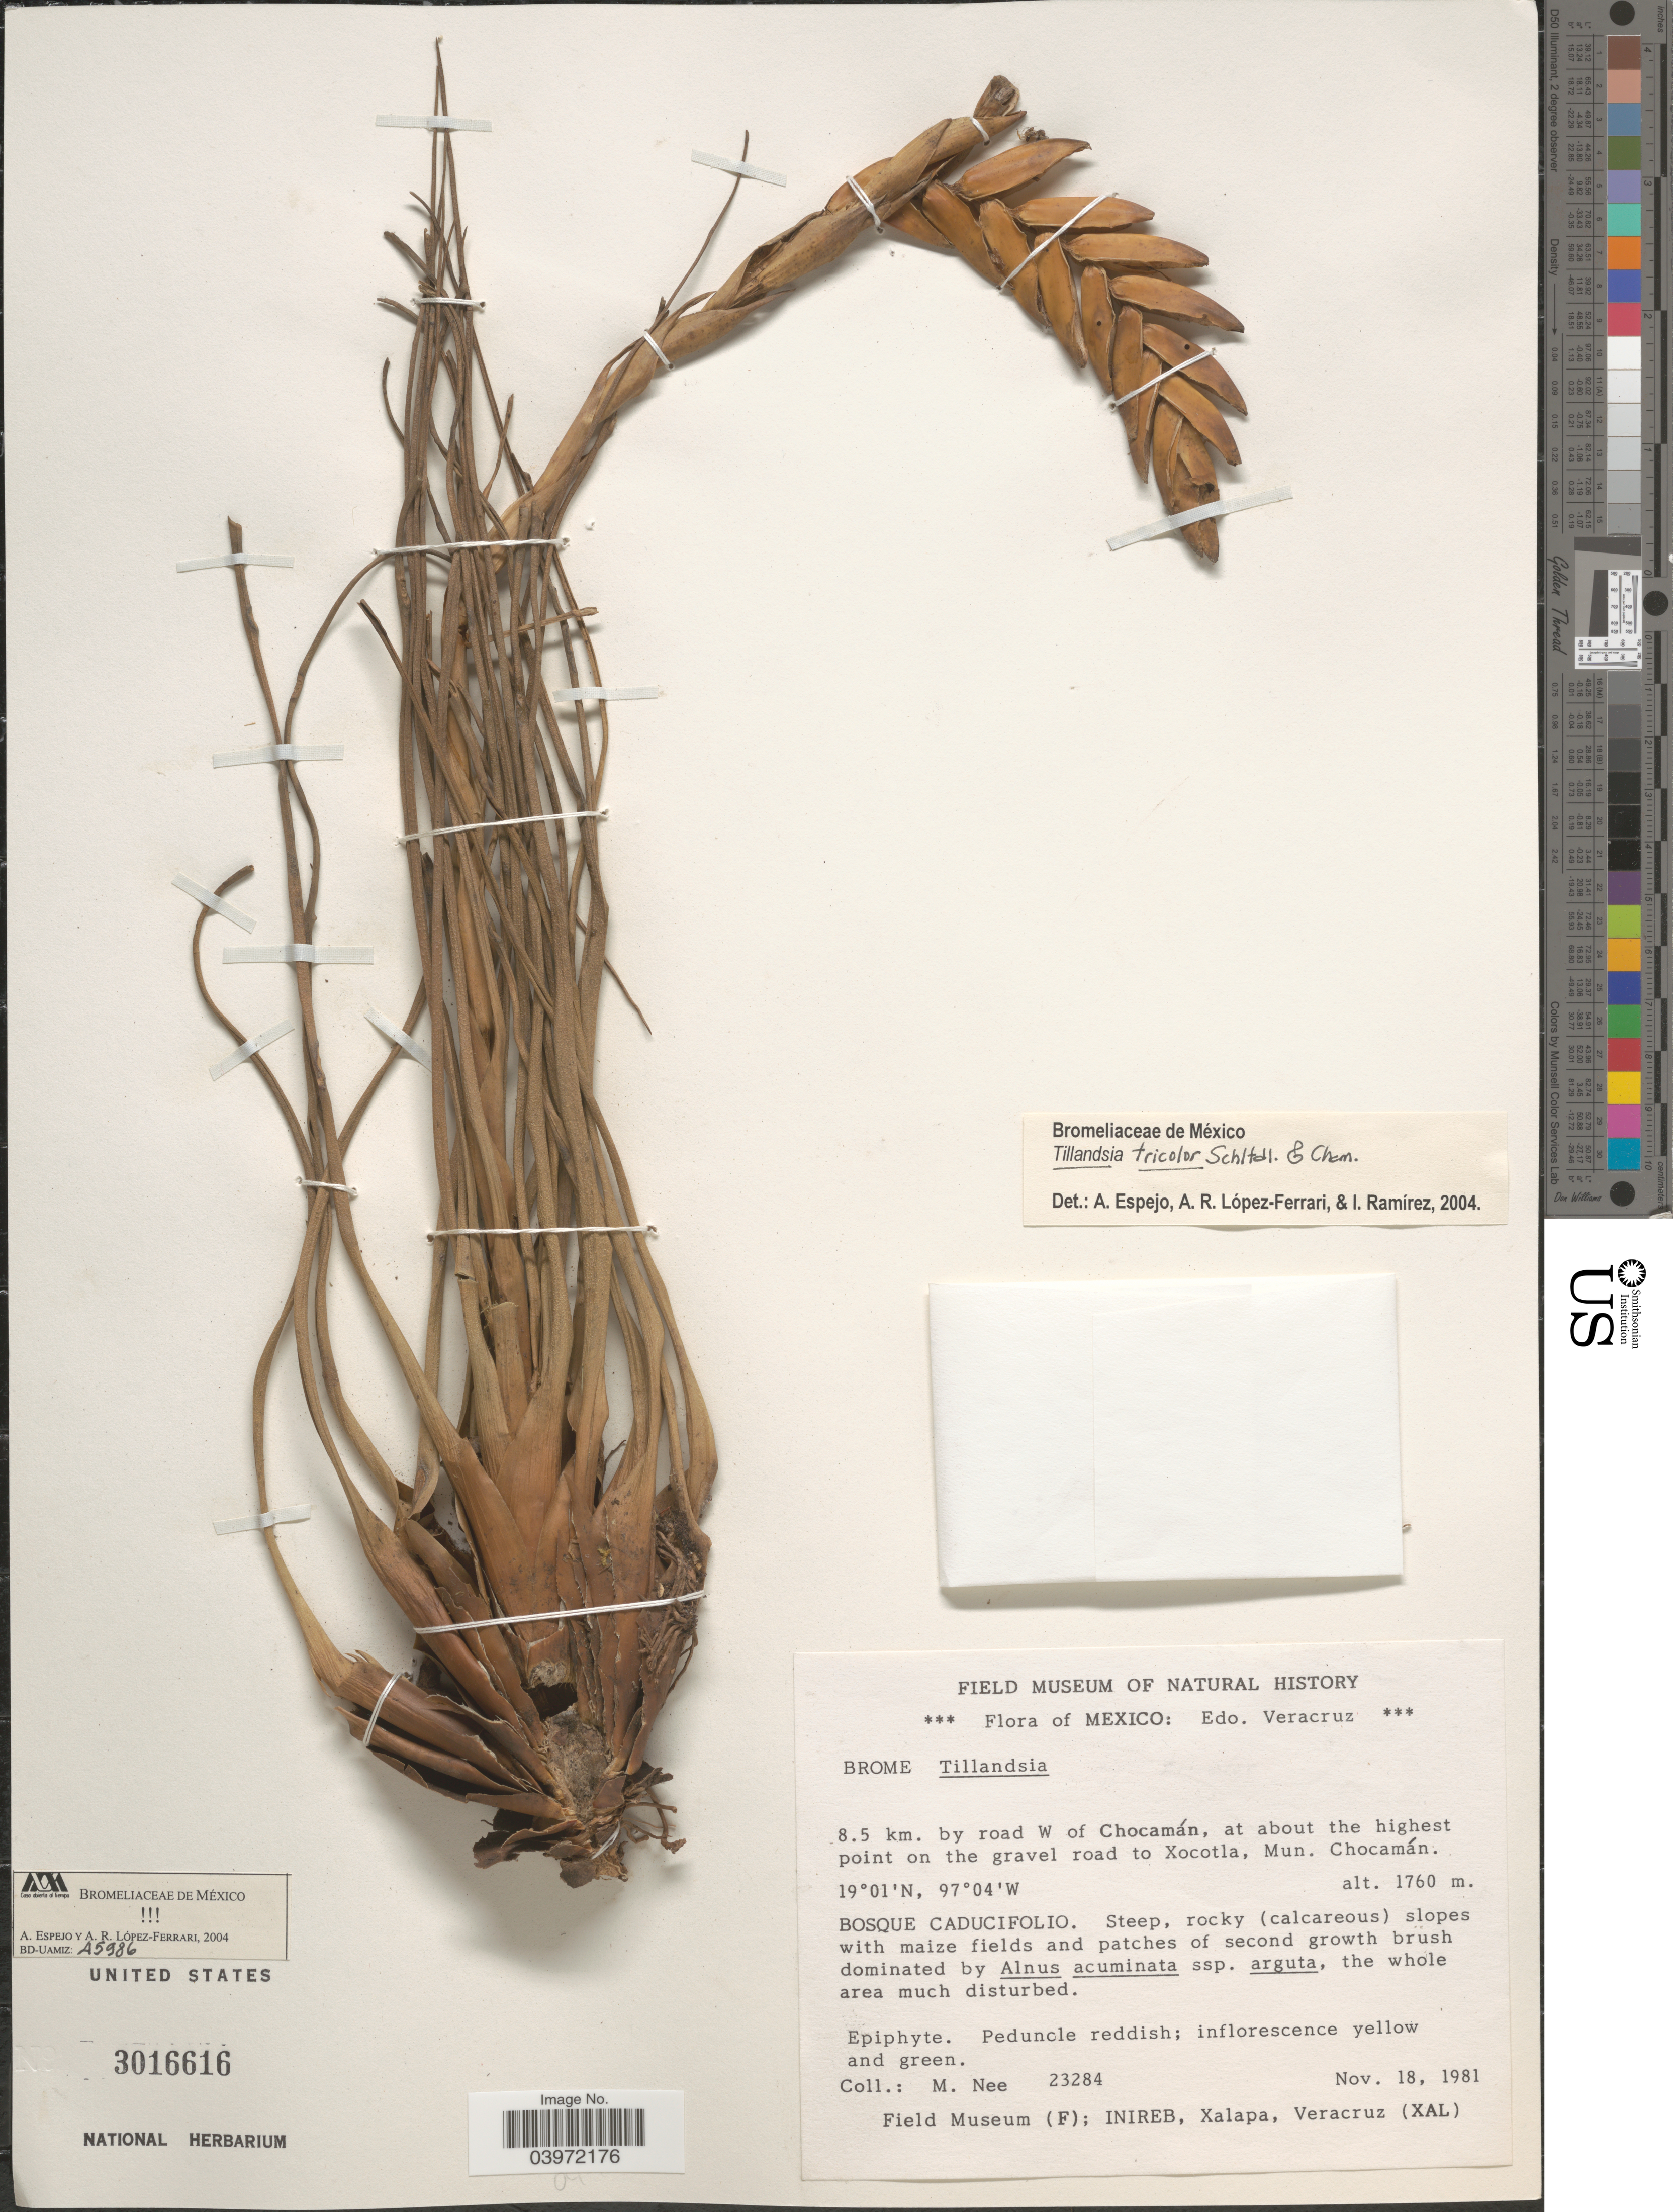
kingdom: Plantae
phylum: Tracheophyta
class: Liliopsida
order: Poales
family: Bromeliaceae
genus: Tillandsia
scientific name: Tillandsia tricolor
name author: Schltdl. & Cham.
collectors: M. Nee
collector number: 23284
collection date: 1981-11-18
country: Mexico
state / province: Veracruz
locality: Edo. Veracruz. 8.5 km. by road W of Chocamán, at about the highest point on the gravel road to Xocotla, Mun. Chocamán.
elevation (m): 1760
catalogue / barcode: US 3016616